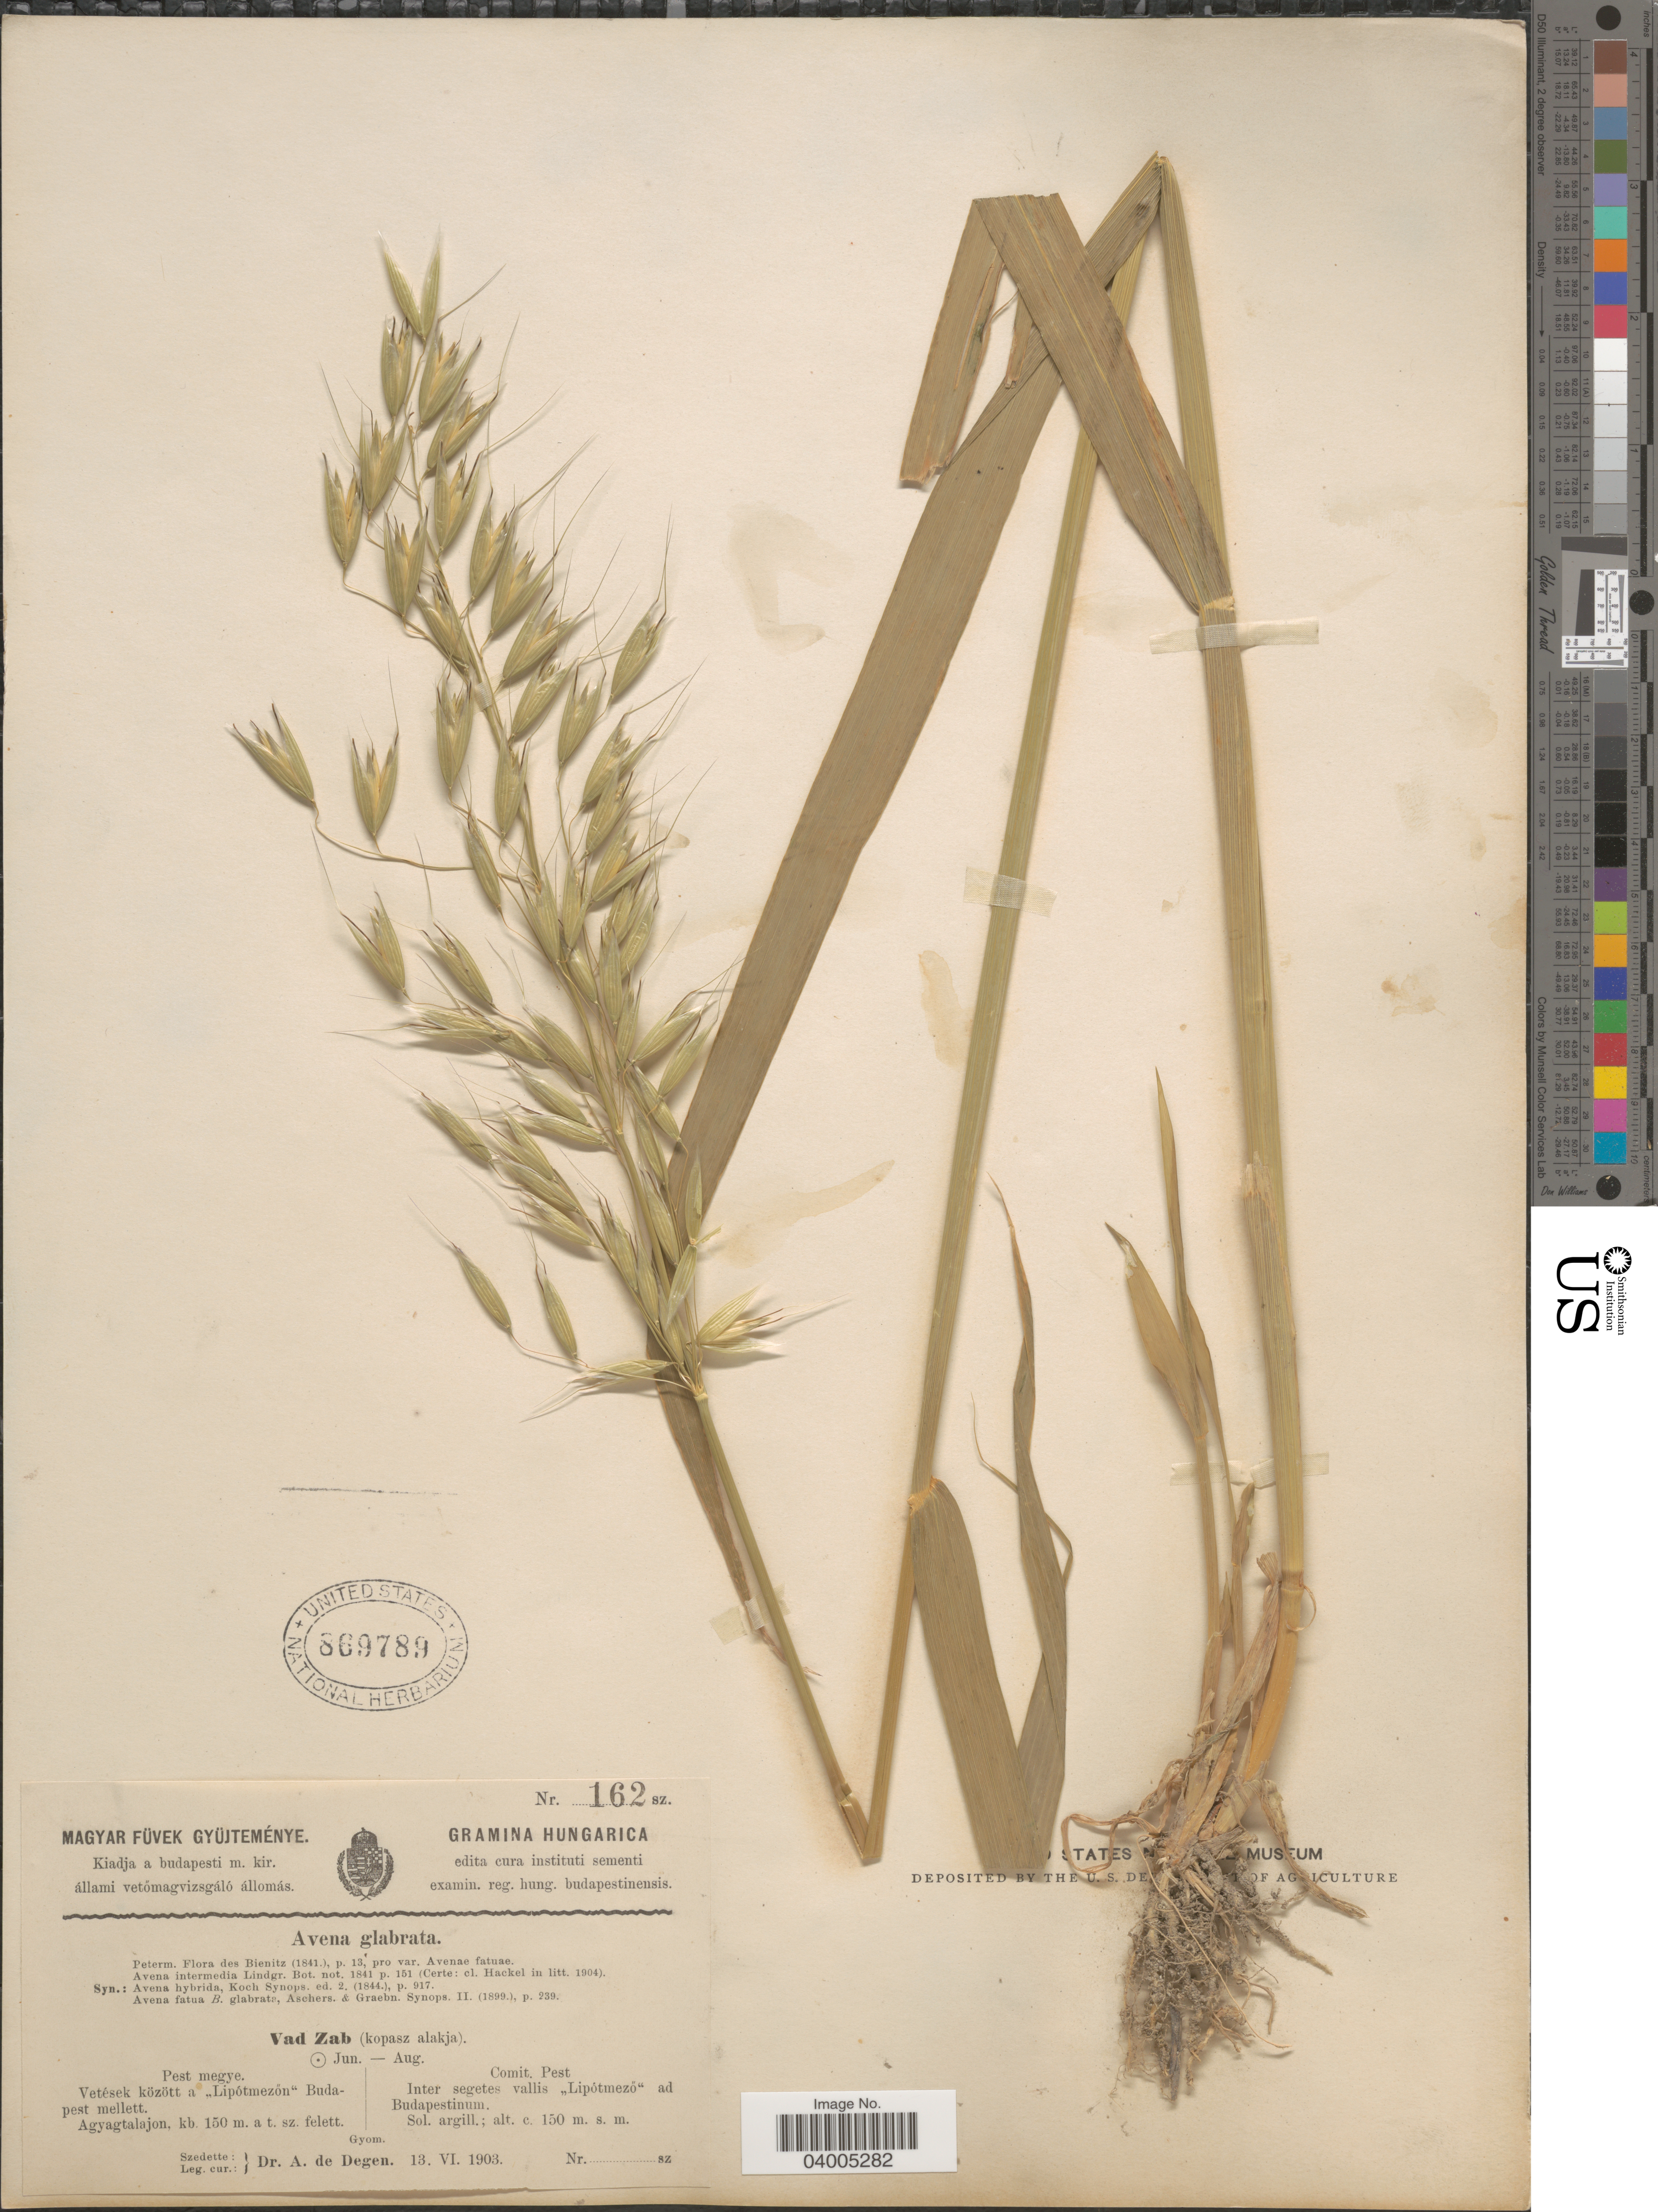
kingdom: Plantae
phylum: Tracheophyta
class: Liliopsida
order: Poales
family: Poaceae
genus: Avena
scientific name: Avena fatua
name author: L.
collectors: A. Degen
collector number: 162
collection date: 1903-06-13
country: Hungary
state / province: Pest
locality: Comit. Pest. Inter segetes vallis "Lipótmezö" ad Budapestinum.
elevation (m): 150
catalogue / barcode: US 869789